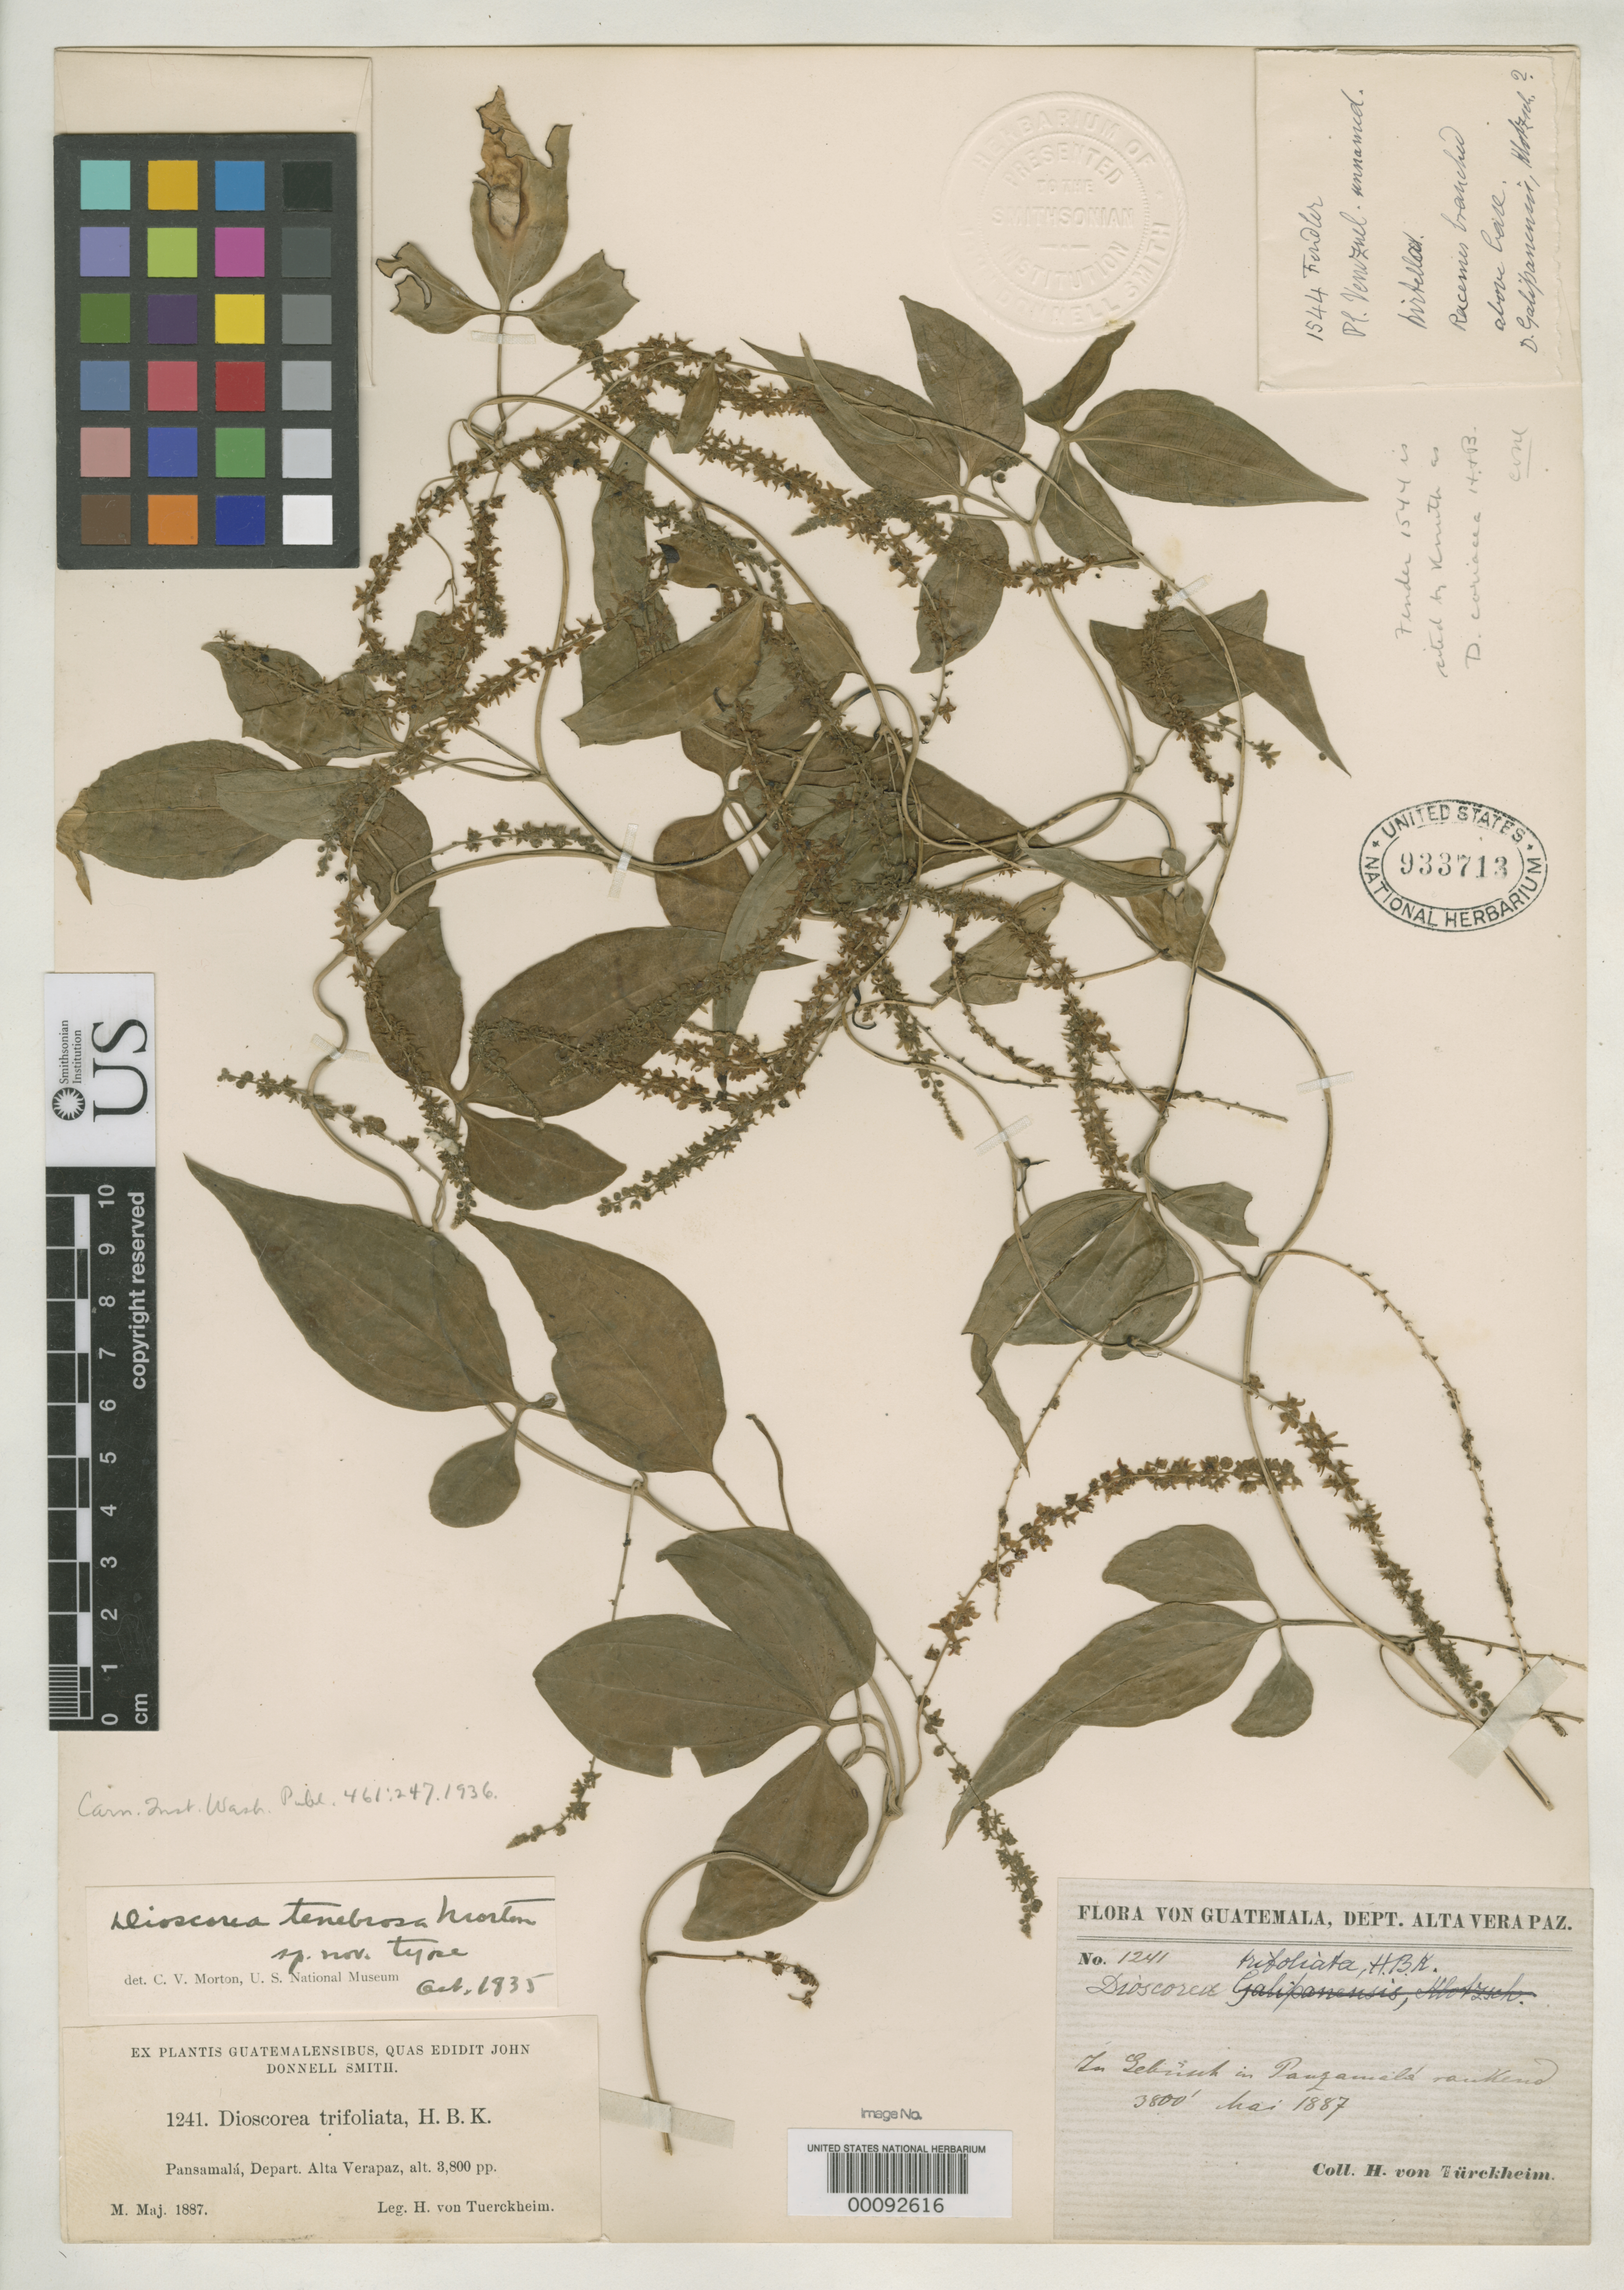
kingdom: Plantae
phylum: Tracheophyta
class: Liliopsida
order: Dioscoreales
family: Dioscoreaceae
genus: Dioscorea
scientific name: Dioscorea tenebrosa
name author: C.V. Morton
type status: Holotype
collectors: H. von Türckheim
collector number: J.D.S. 1241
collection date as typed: May 1887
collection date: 1887-05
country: Guatemala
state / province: Alta Verapaz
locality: Pansamalá.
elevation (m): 1100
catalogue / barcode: US 933713